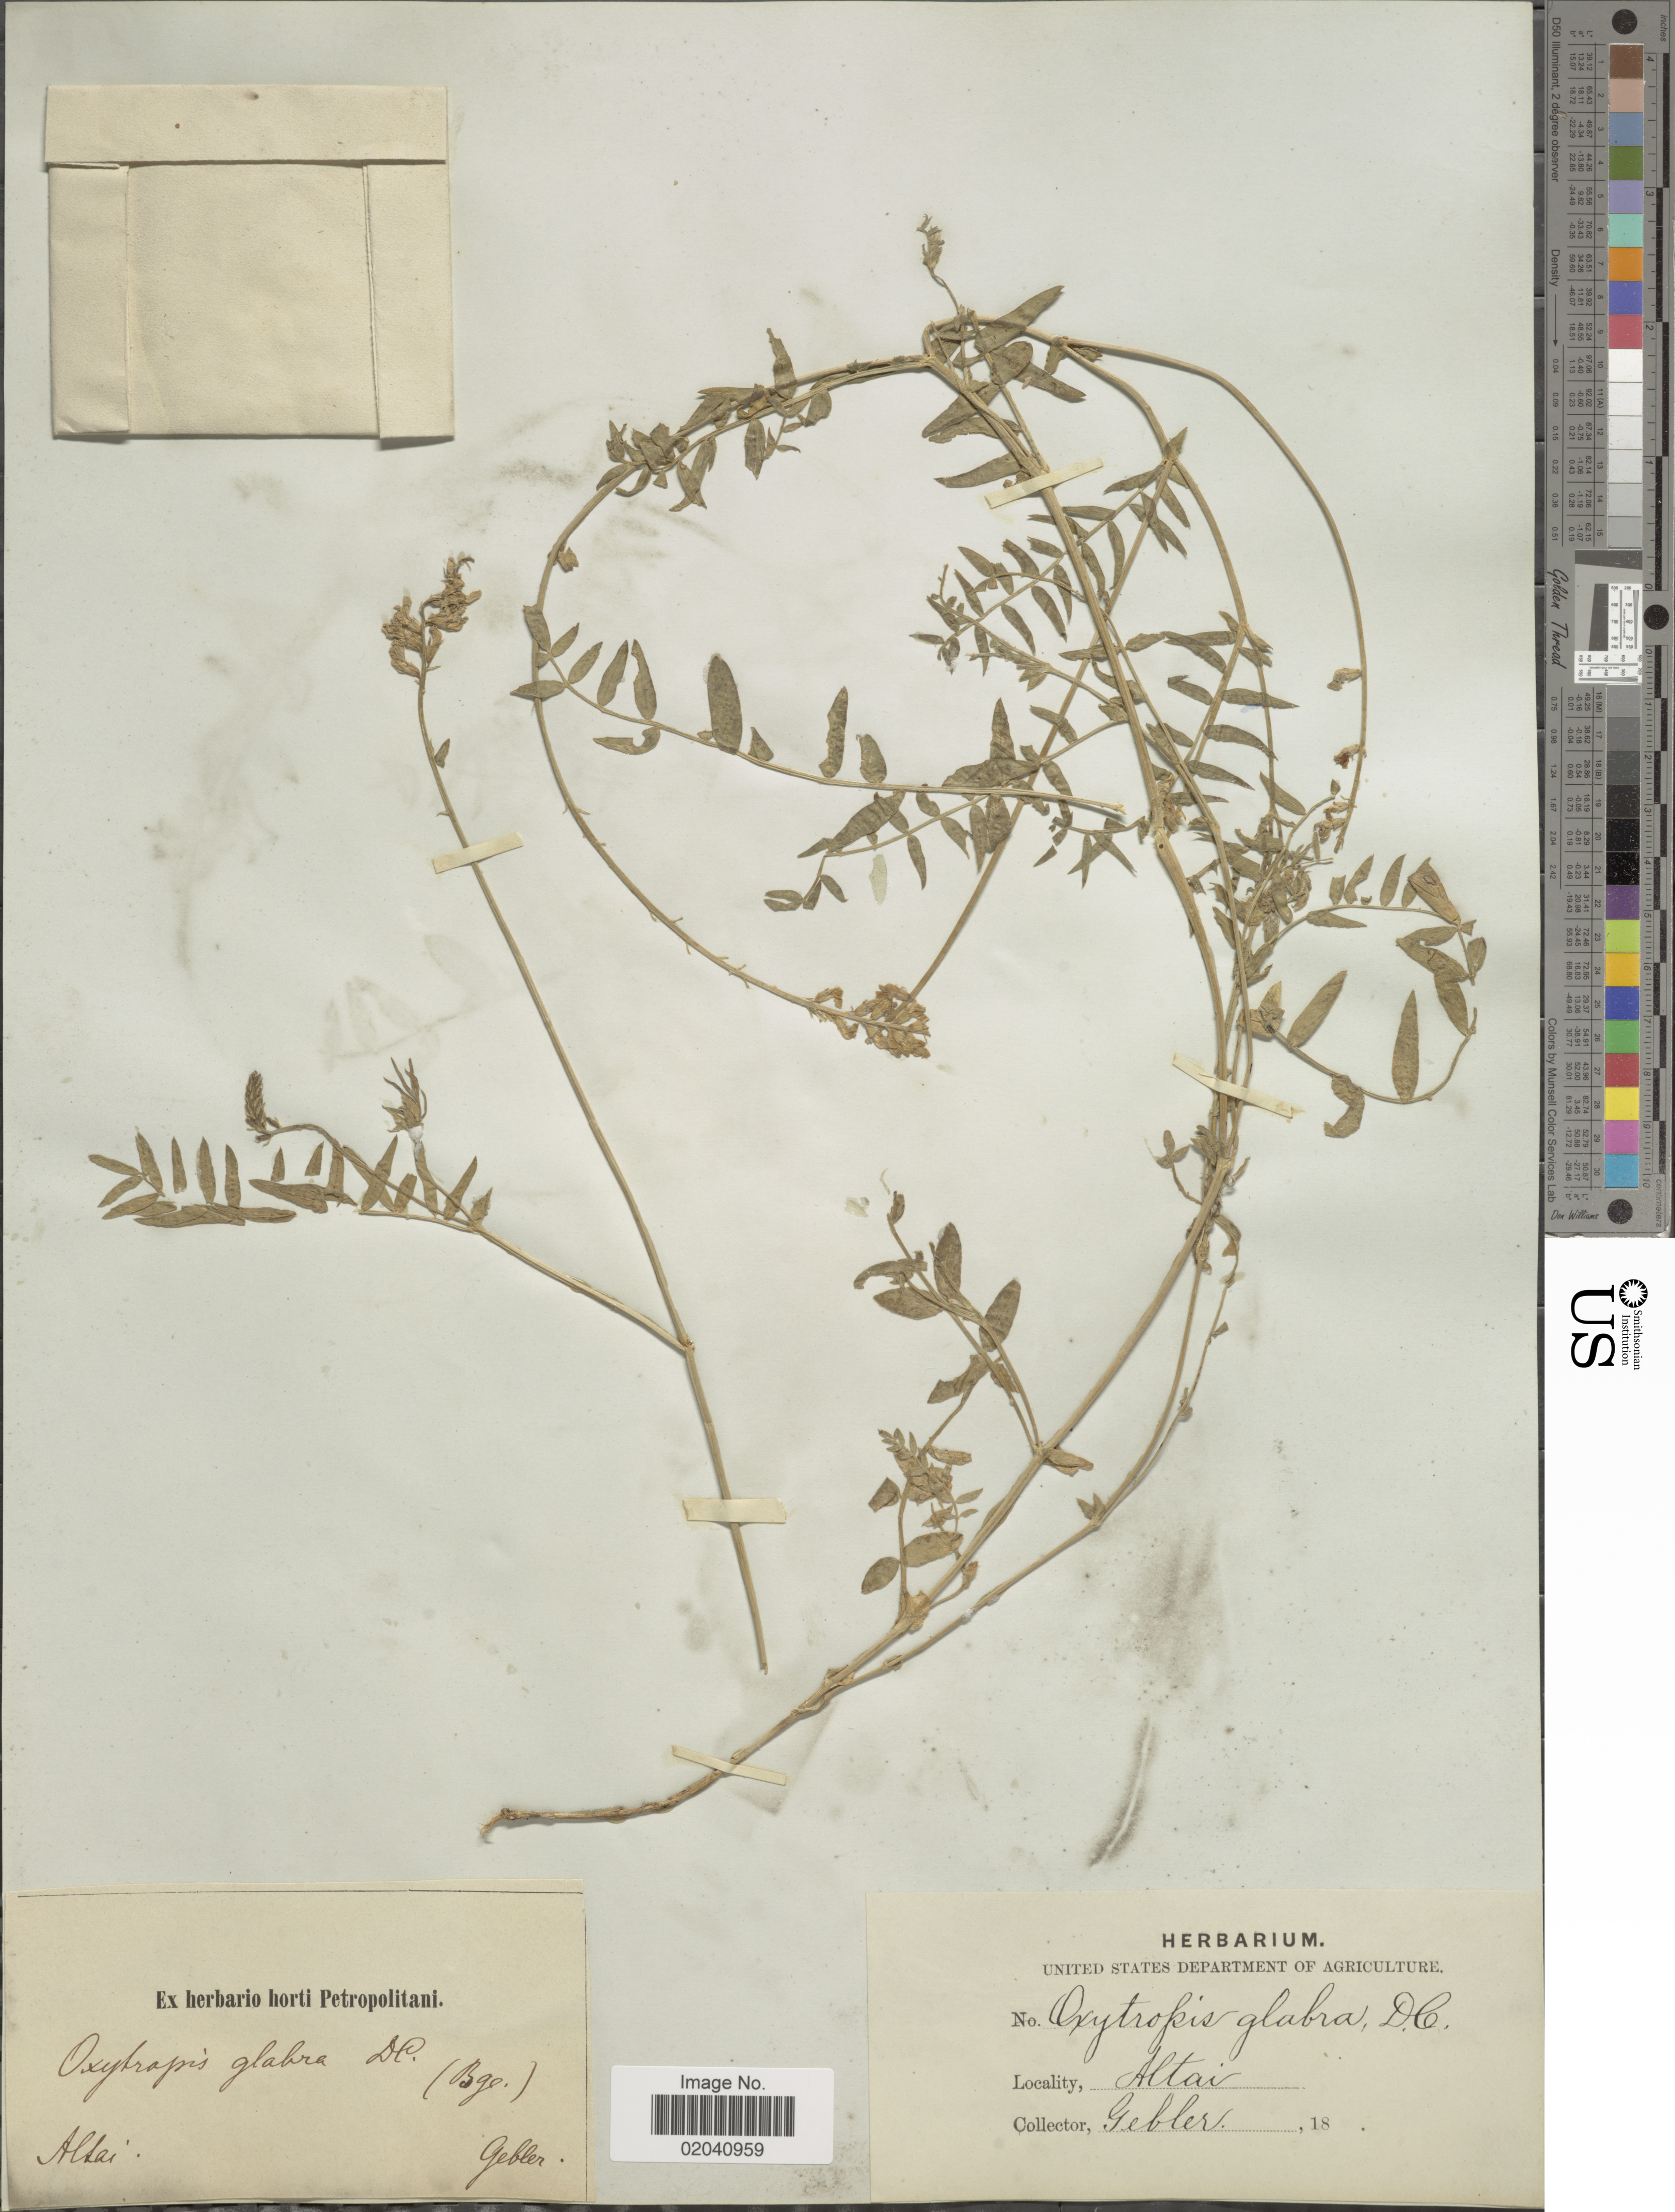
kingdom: Plantae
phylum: Tracheophyta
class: Magnoliopsida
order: Fabales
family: Fabaceae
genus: Oxytropis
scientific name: Oxytropis glabra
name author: DC.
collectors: Gebler, --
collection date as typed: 18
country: Russian Federation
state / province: Altai Republic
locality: Altai